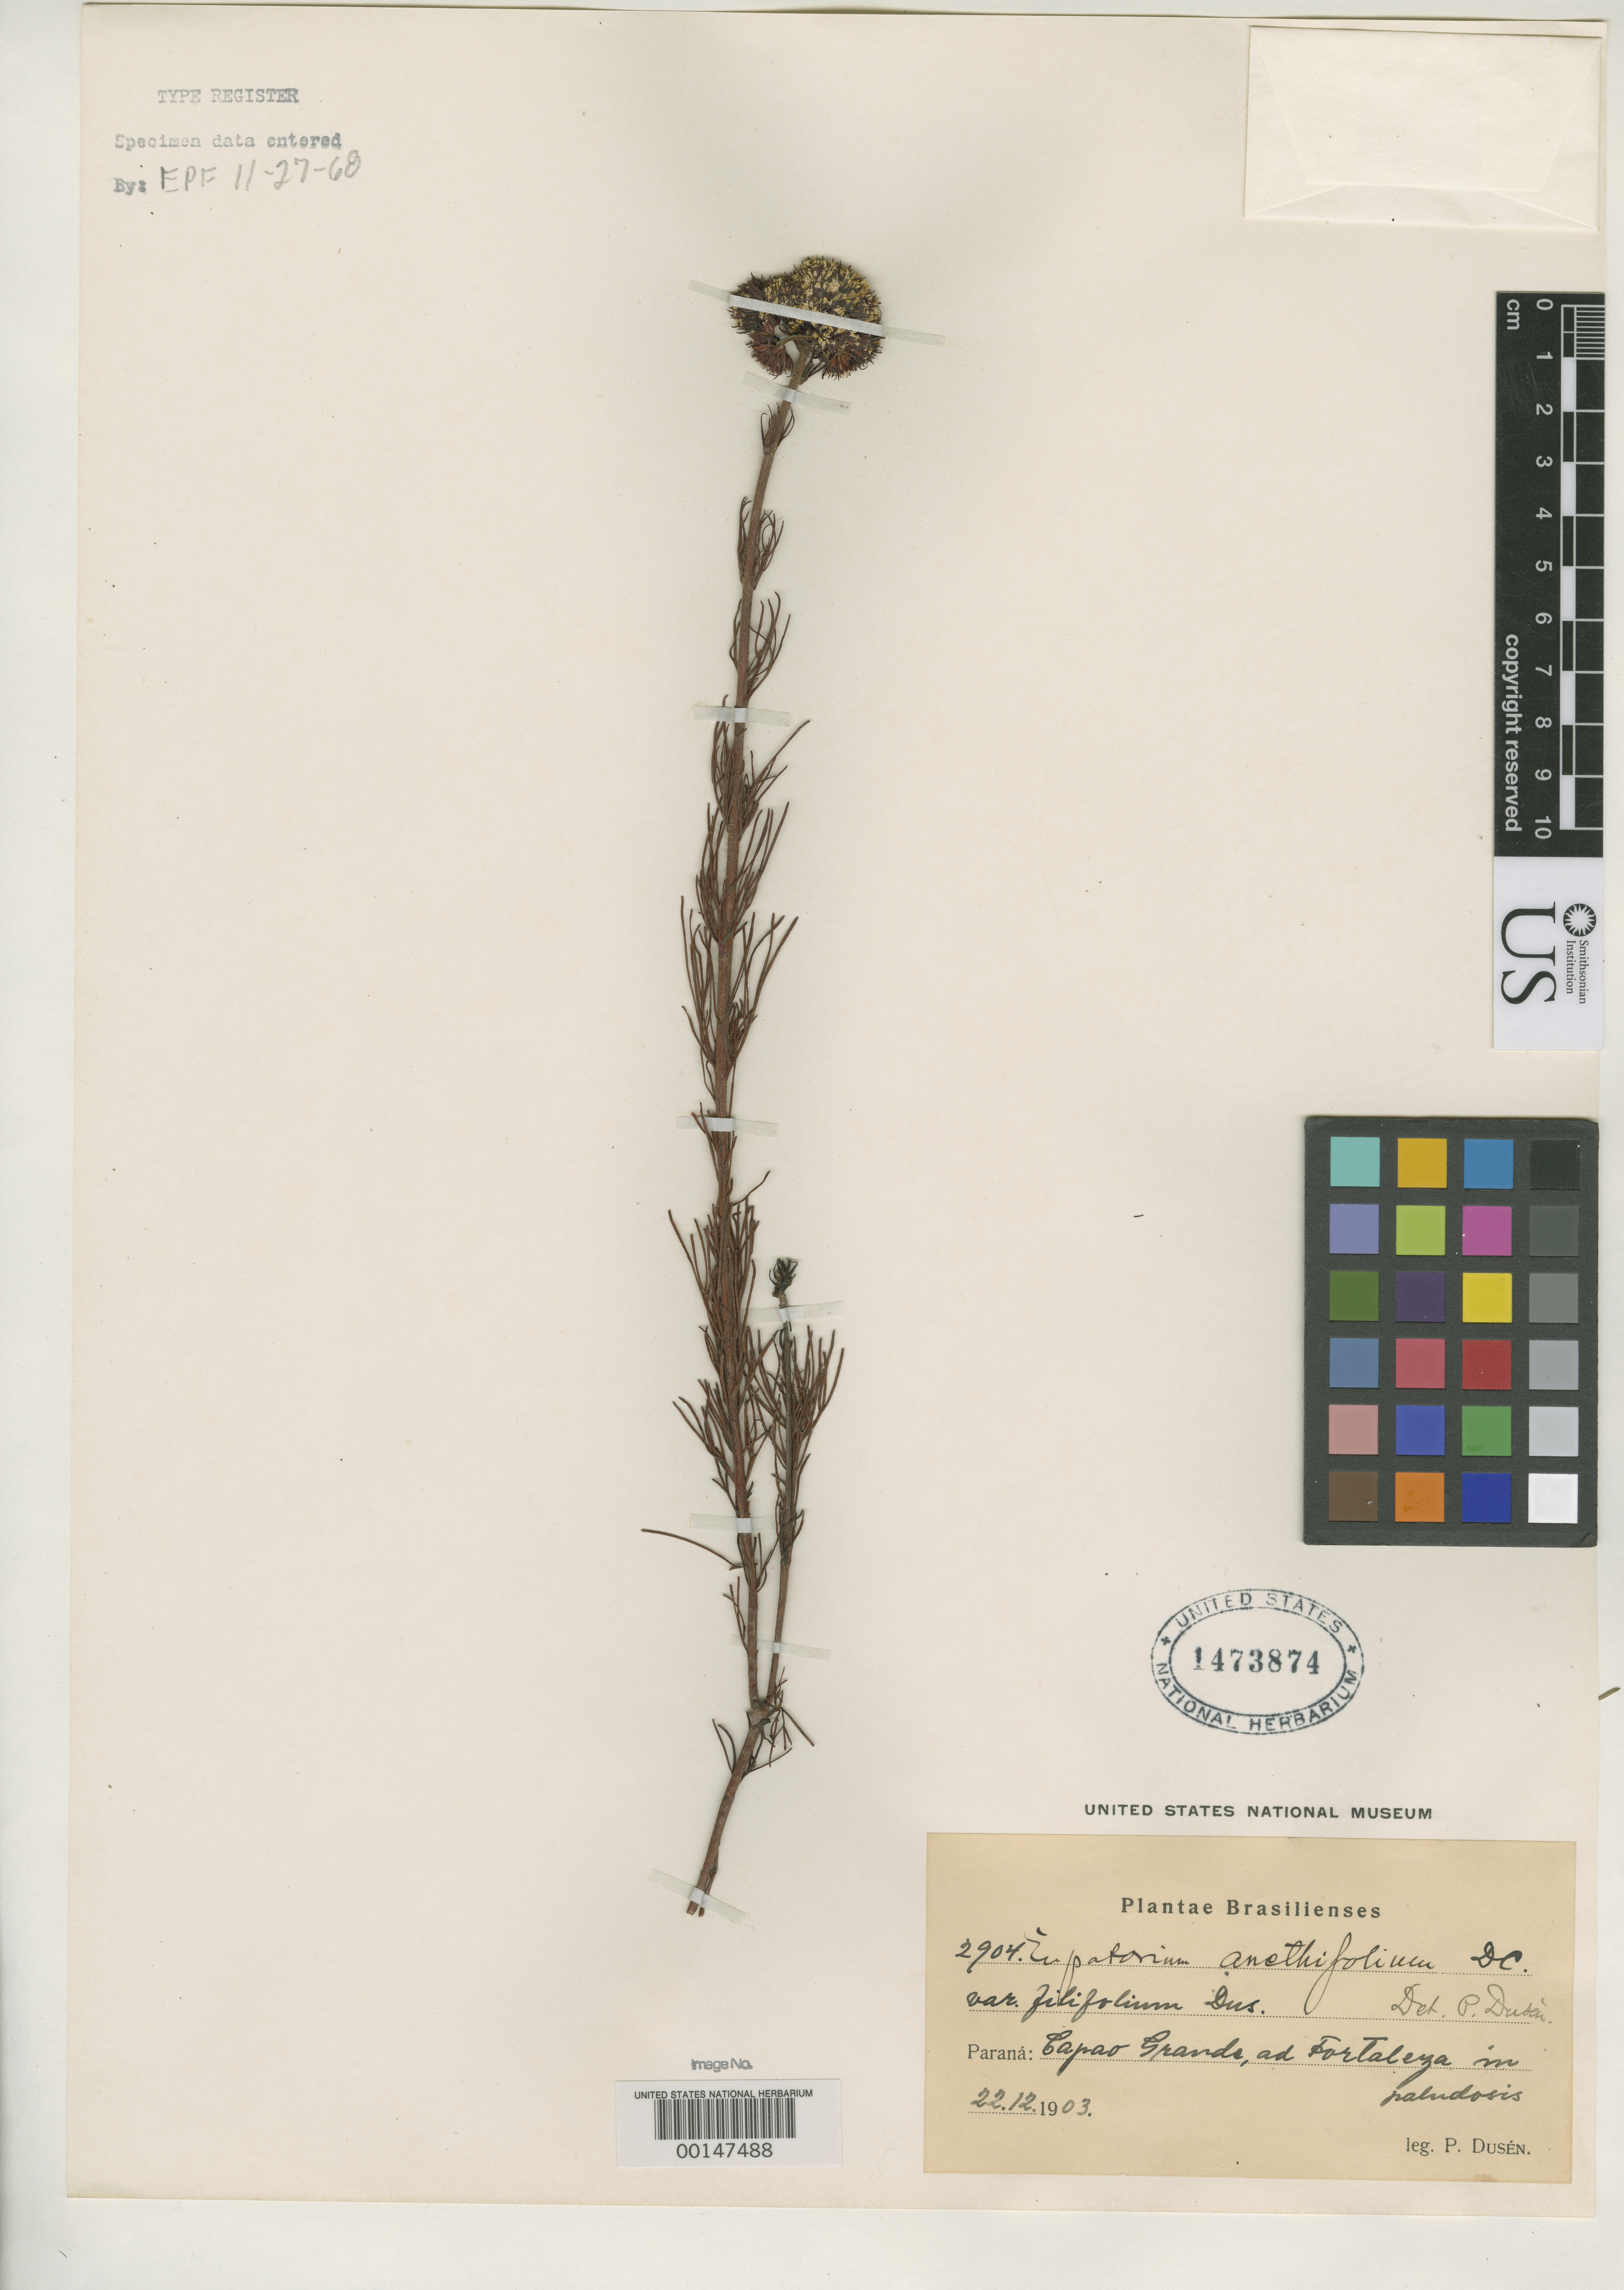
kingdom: Plantae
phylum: Tracheophyta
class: Magnoliopsida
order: Asterales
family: Asteraceae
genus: Eupatorium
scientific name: Eupatorium anethifolium var. filifolium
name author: Dusén ex Malme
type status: Isotype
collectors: P. Dusén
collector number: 2904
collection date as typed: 22 Dec 1903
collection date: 1903-12-22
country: Brazil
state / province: Paraná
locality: Capao Grande.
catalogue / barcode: US 1473874